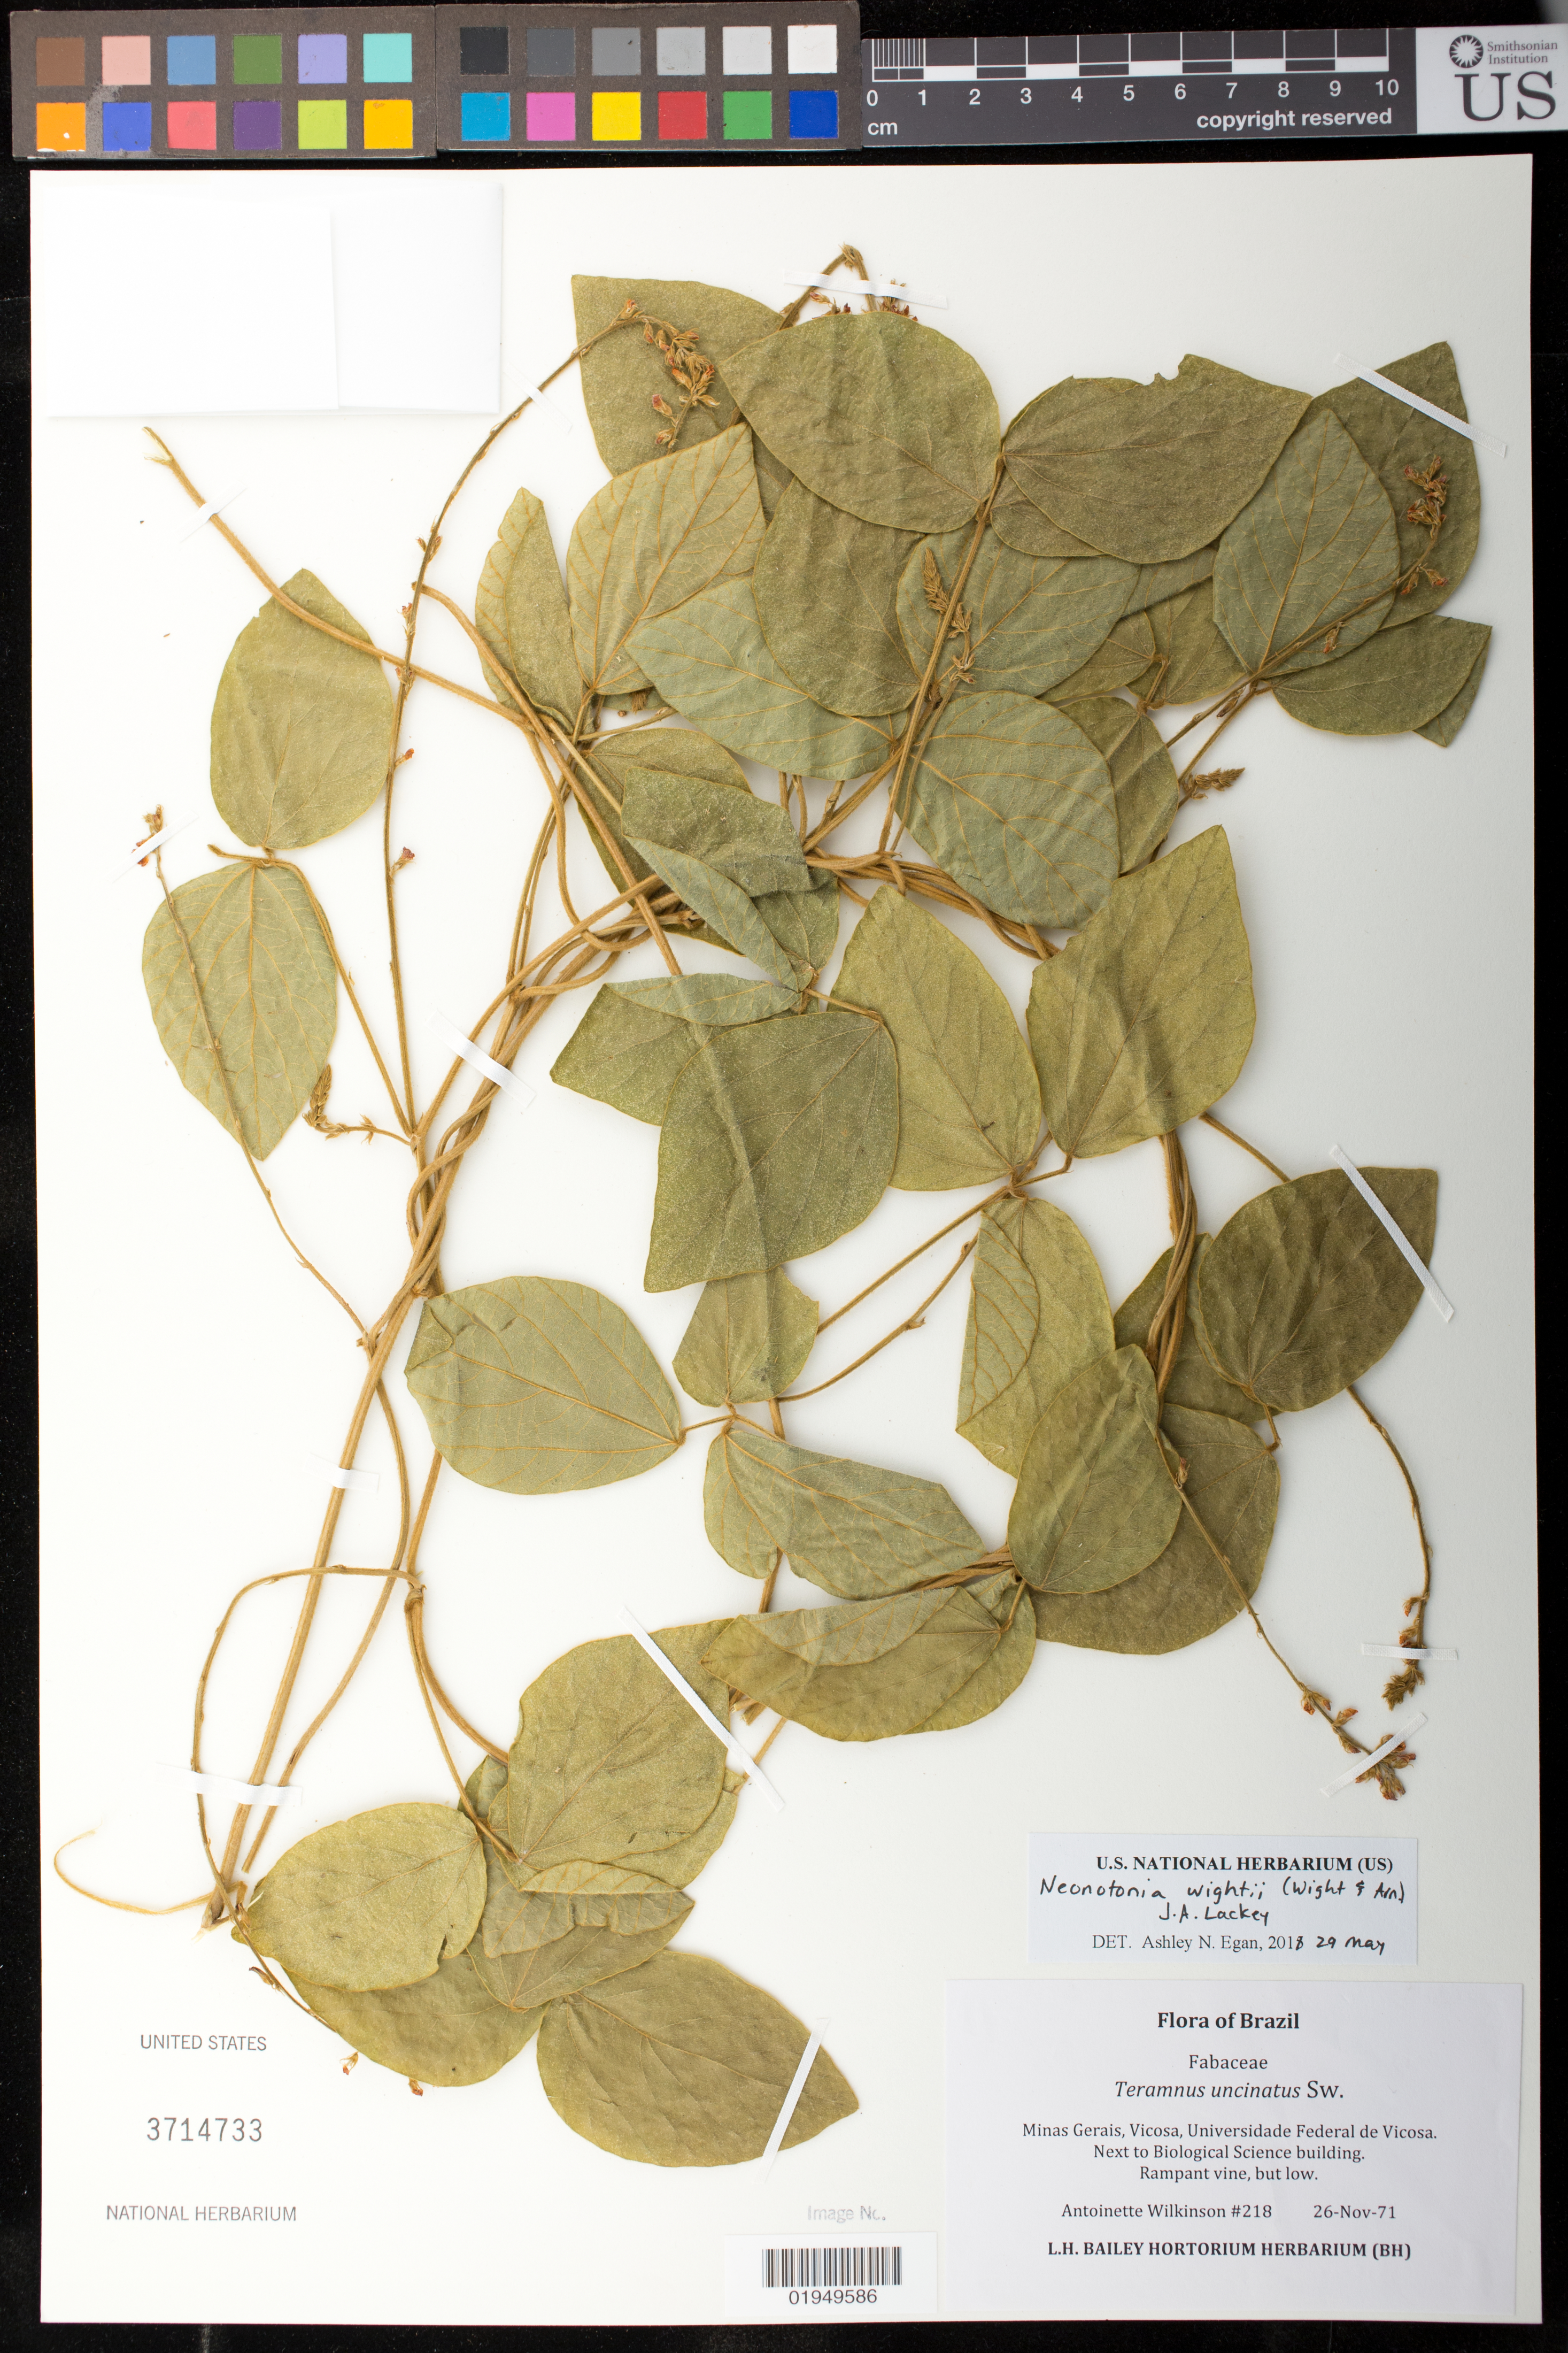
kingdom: Plantae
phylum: Tracheophyta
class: Magnoliopsida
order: Fabales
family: Fabaceae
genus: Neonotonia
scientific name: Neonotonia wightii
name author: (Arn.) J.A. Lackey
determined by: Egan, Ashley N., (US), Smithsonian Institution - National Museum of Natural History (UNITED STATES)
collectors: A. Wilkinson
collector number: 218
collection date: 1971-11-26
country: Brazil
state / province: Minas Gerais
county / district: Viçosa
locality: Universidade Federal de Vicosa. Next to Biological Science Building.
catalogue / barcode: US 3714733